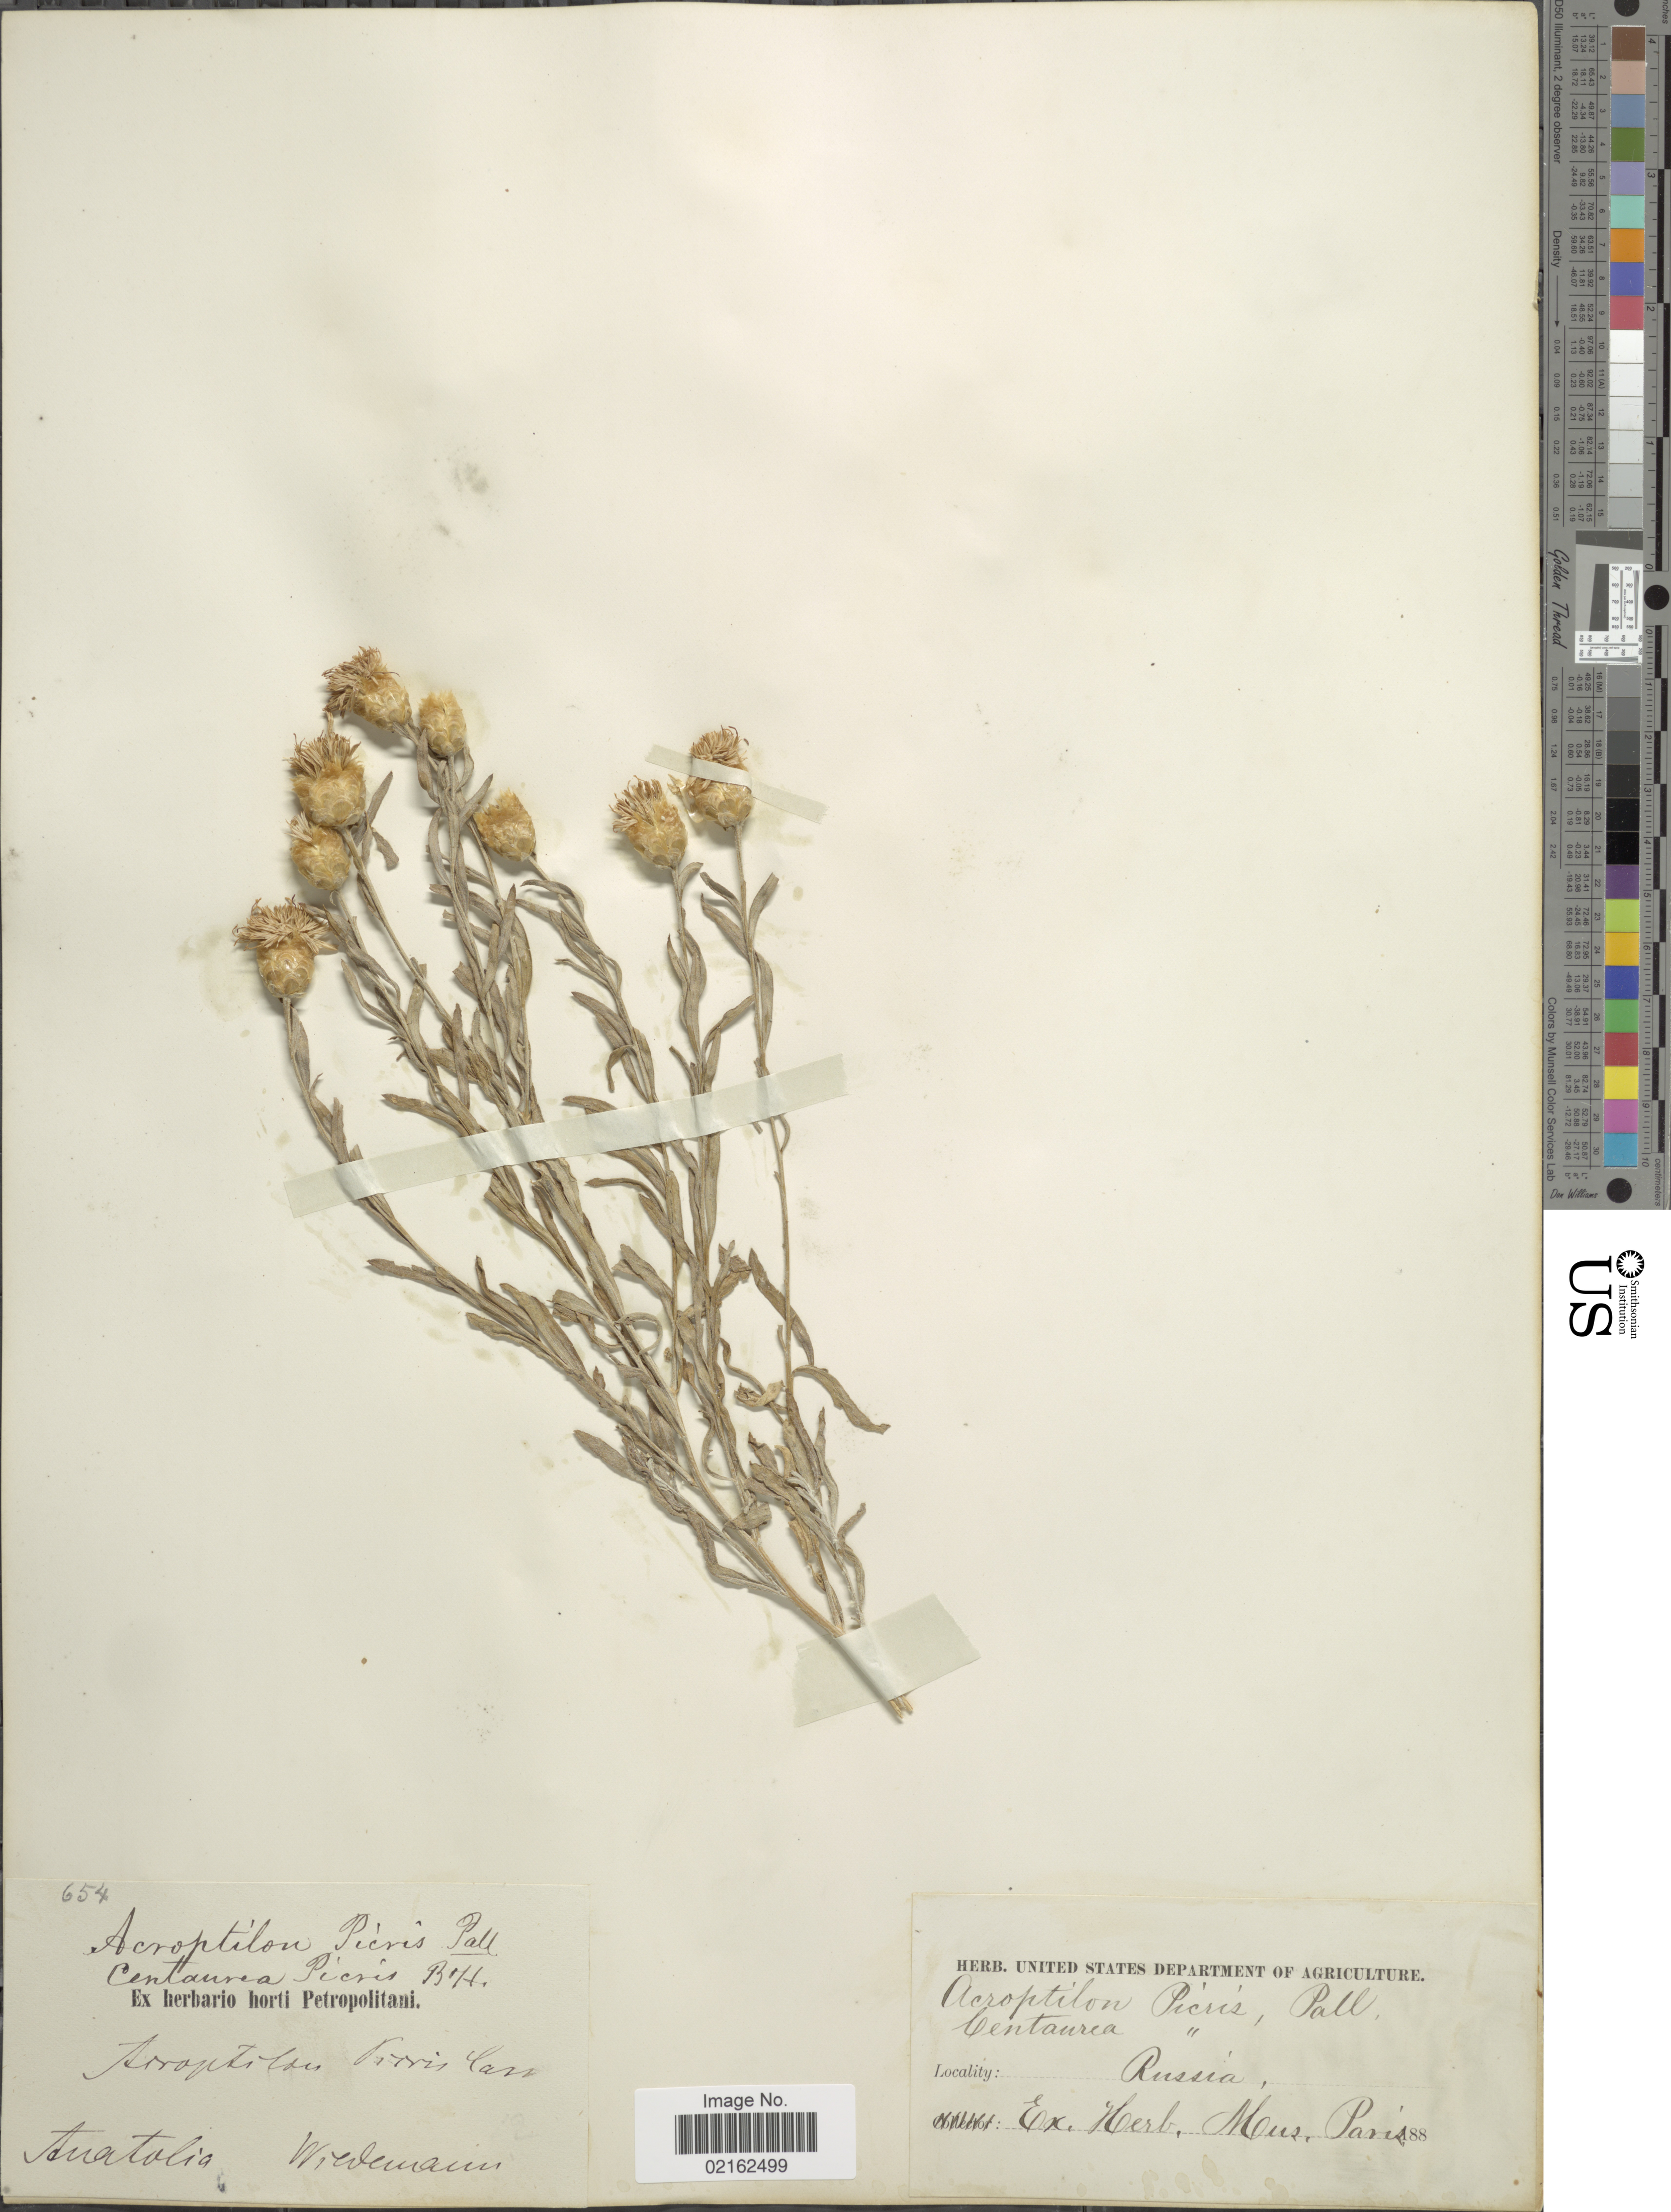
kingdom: Plantae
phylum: Tracheophyta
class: Magnoliopsida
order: Asterales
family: Asteraceae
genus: Acroptilon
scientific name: Acroptilon repens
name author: (L.) DC.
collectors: Wiedemann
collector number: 654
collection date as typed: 188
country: Russian Federation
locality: Anatolia, "Russia" [probably Turkey]